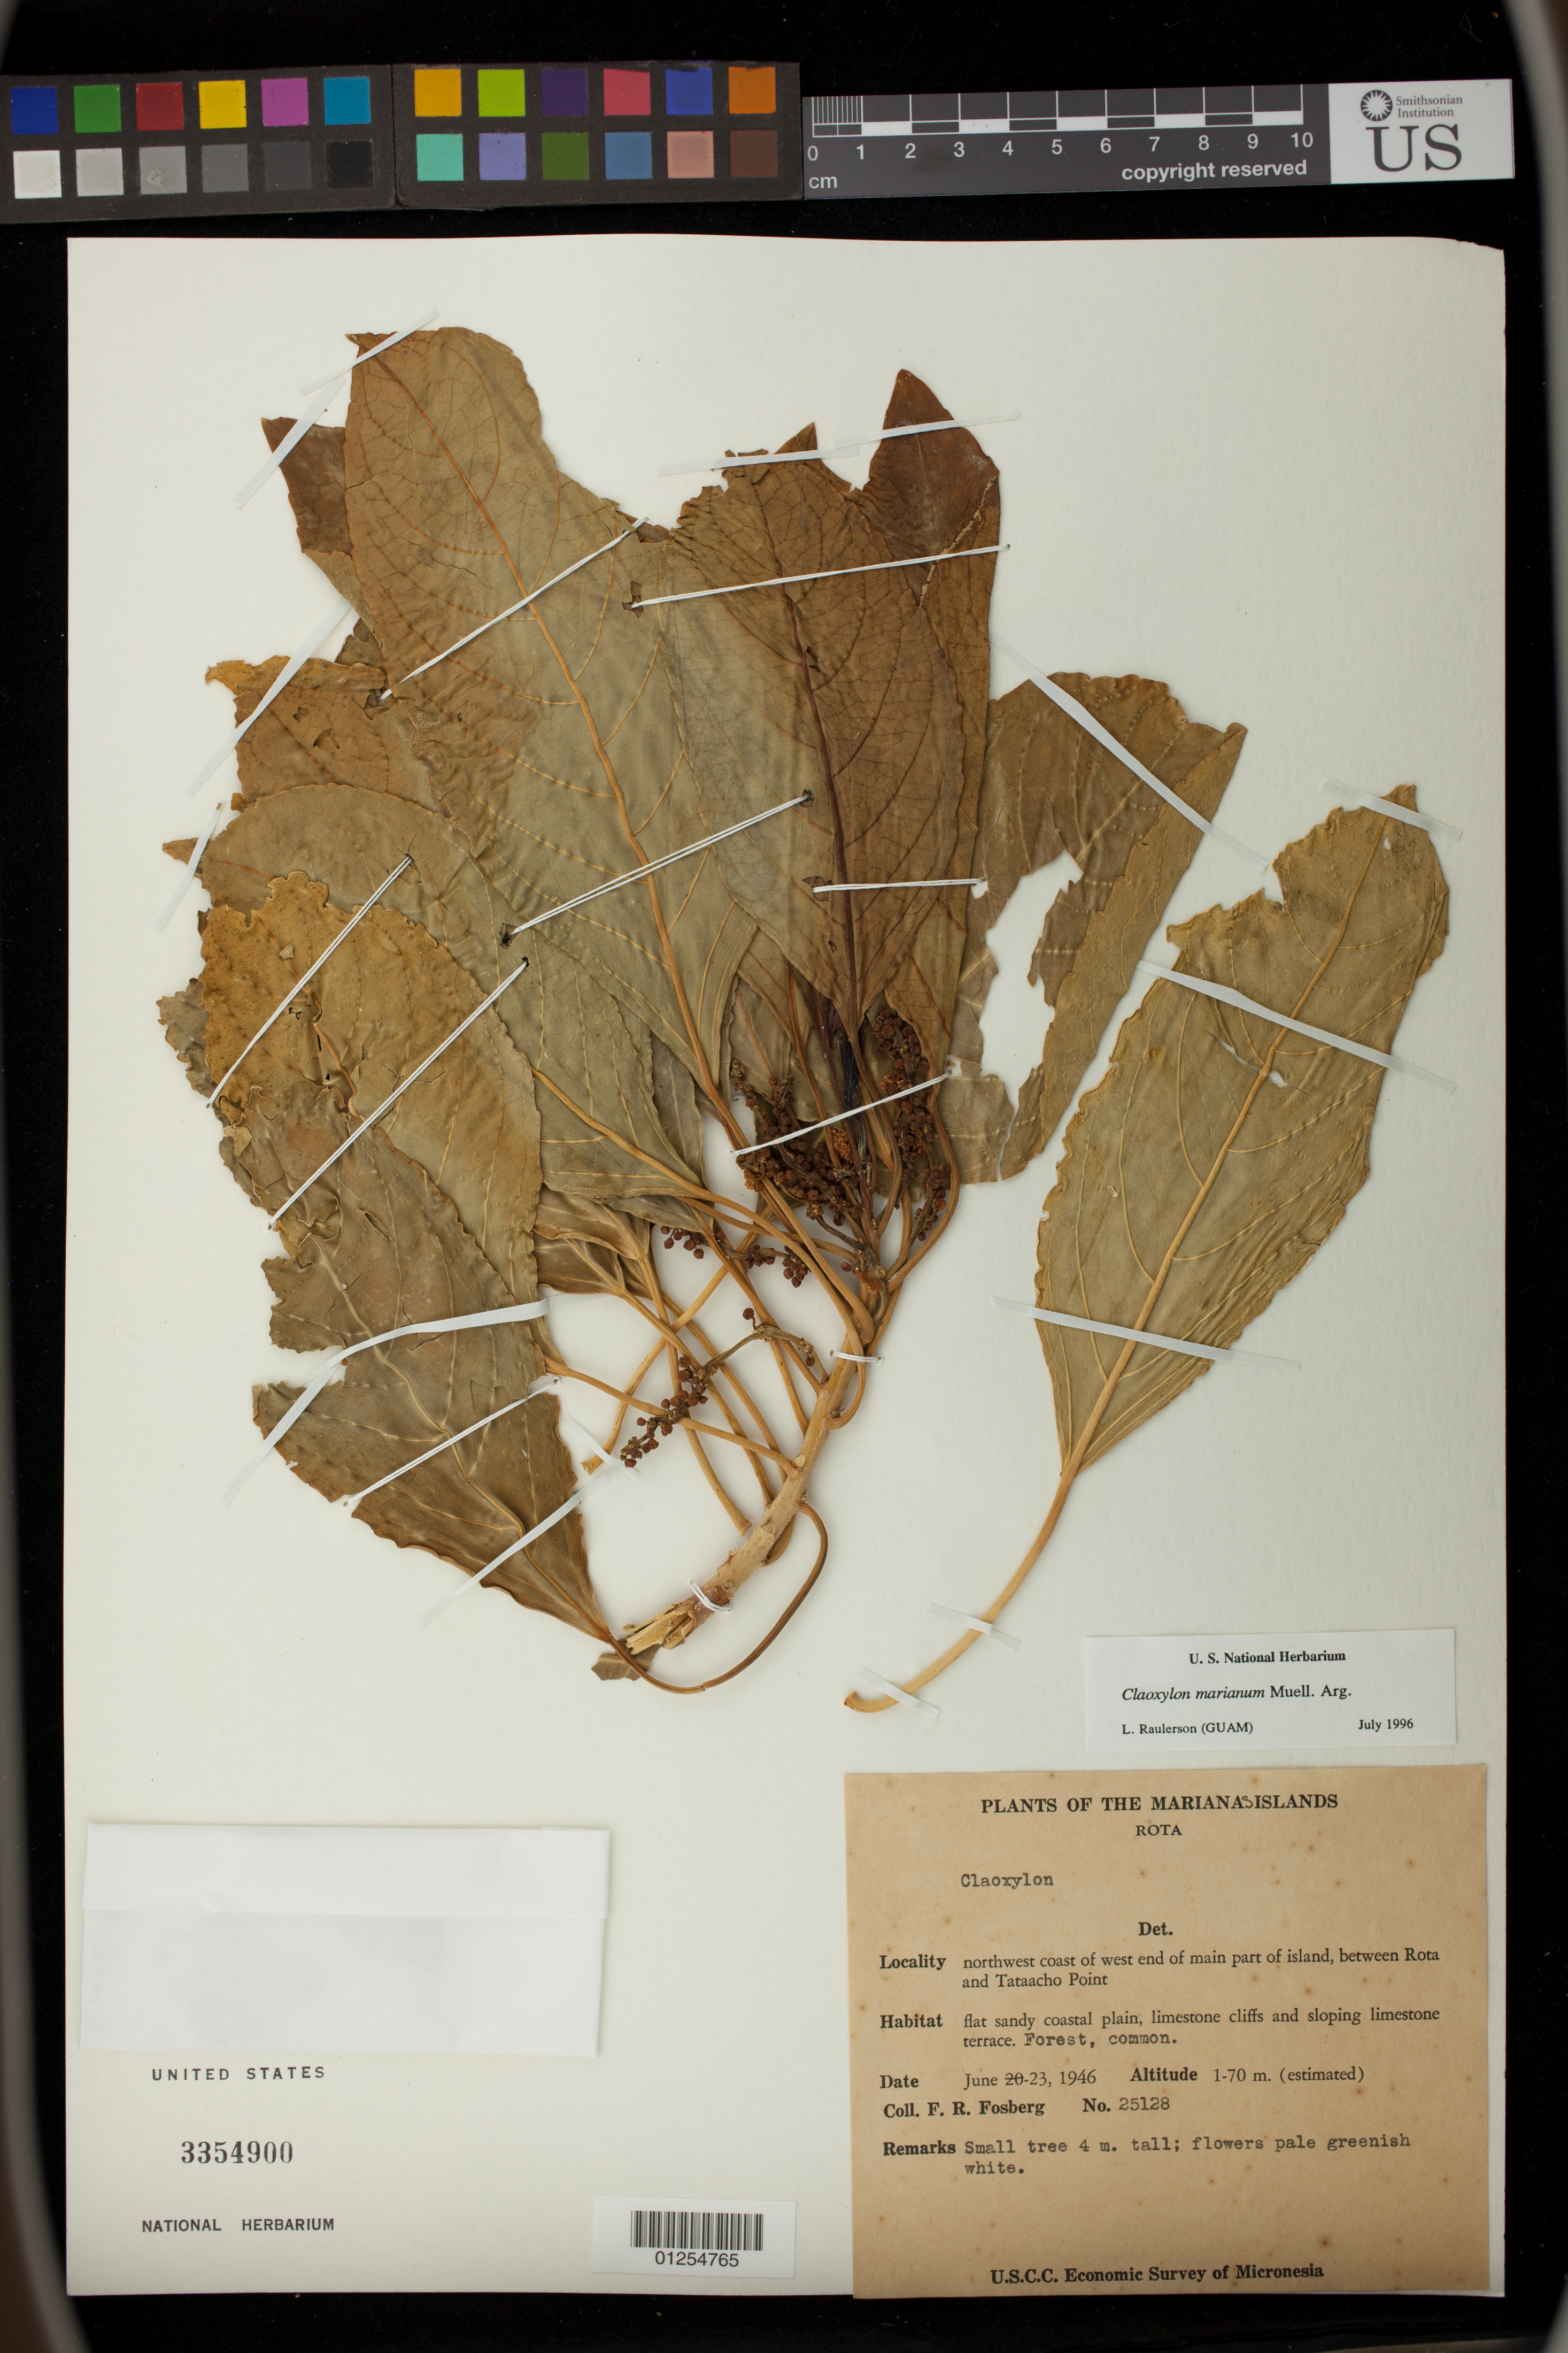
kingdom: Plantae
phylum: Tracheophyta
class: Magnoliopsida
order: Malpighiales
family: Euphorbiaceae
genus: Claoxylon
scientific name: Claoxylon marianum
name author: Müll. Arg.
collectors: F. R. Fosberg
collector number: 25128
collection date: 1946-06-23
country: Northern Mariana Islands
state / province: Rota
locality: Northwest coast of west end of main part of island, between Rota and Tataacho Point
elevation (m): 0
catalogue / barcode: US 3354900